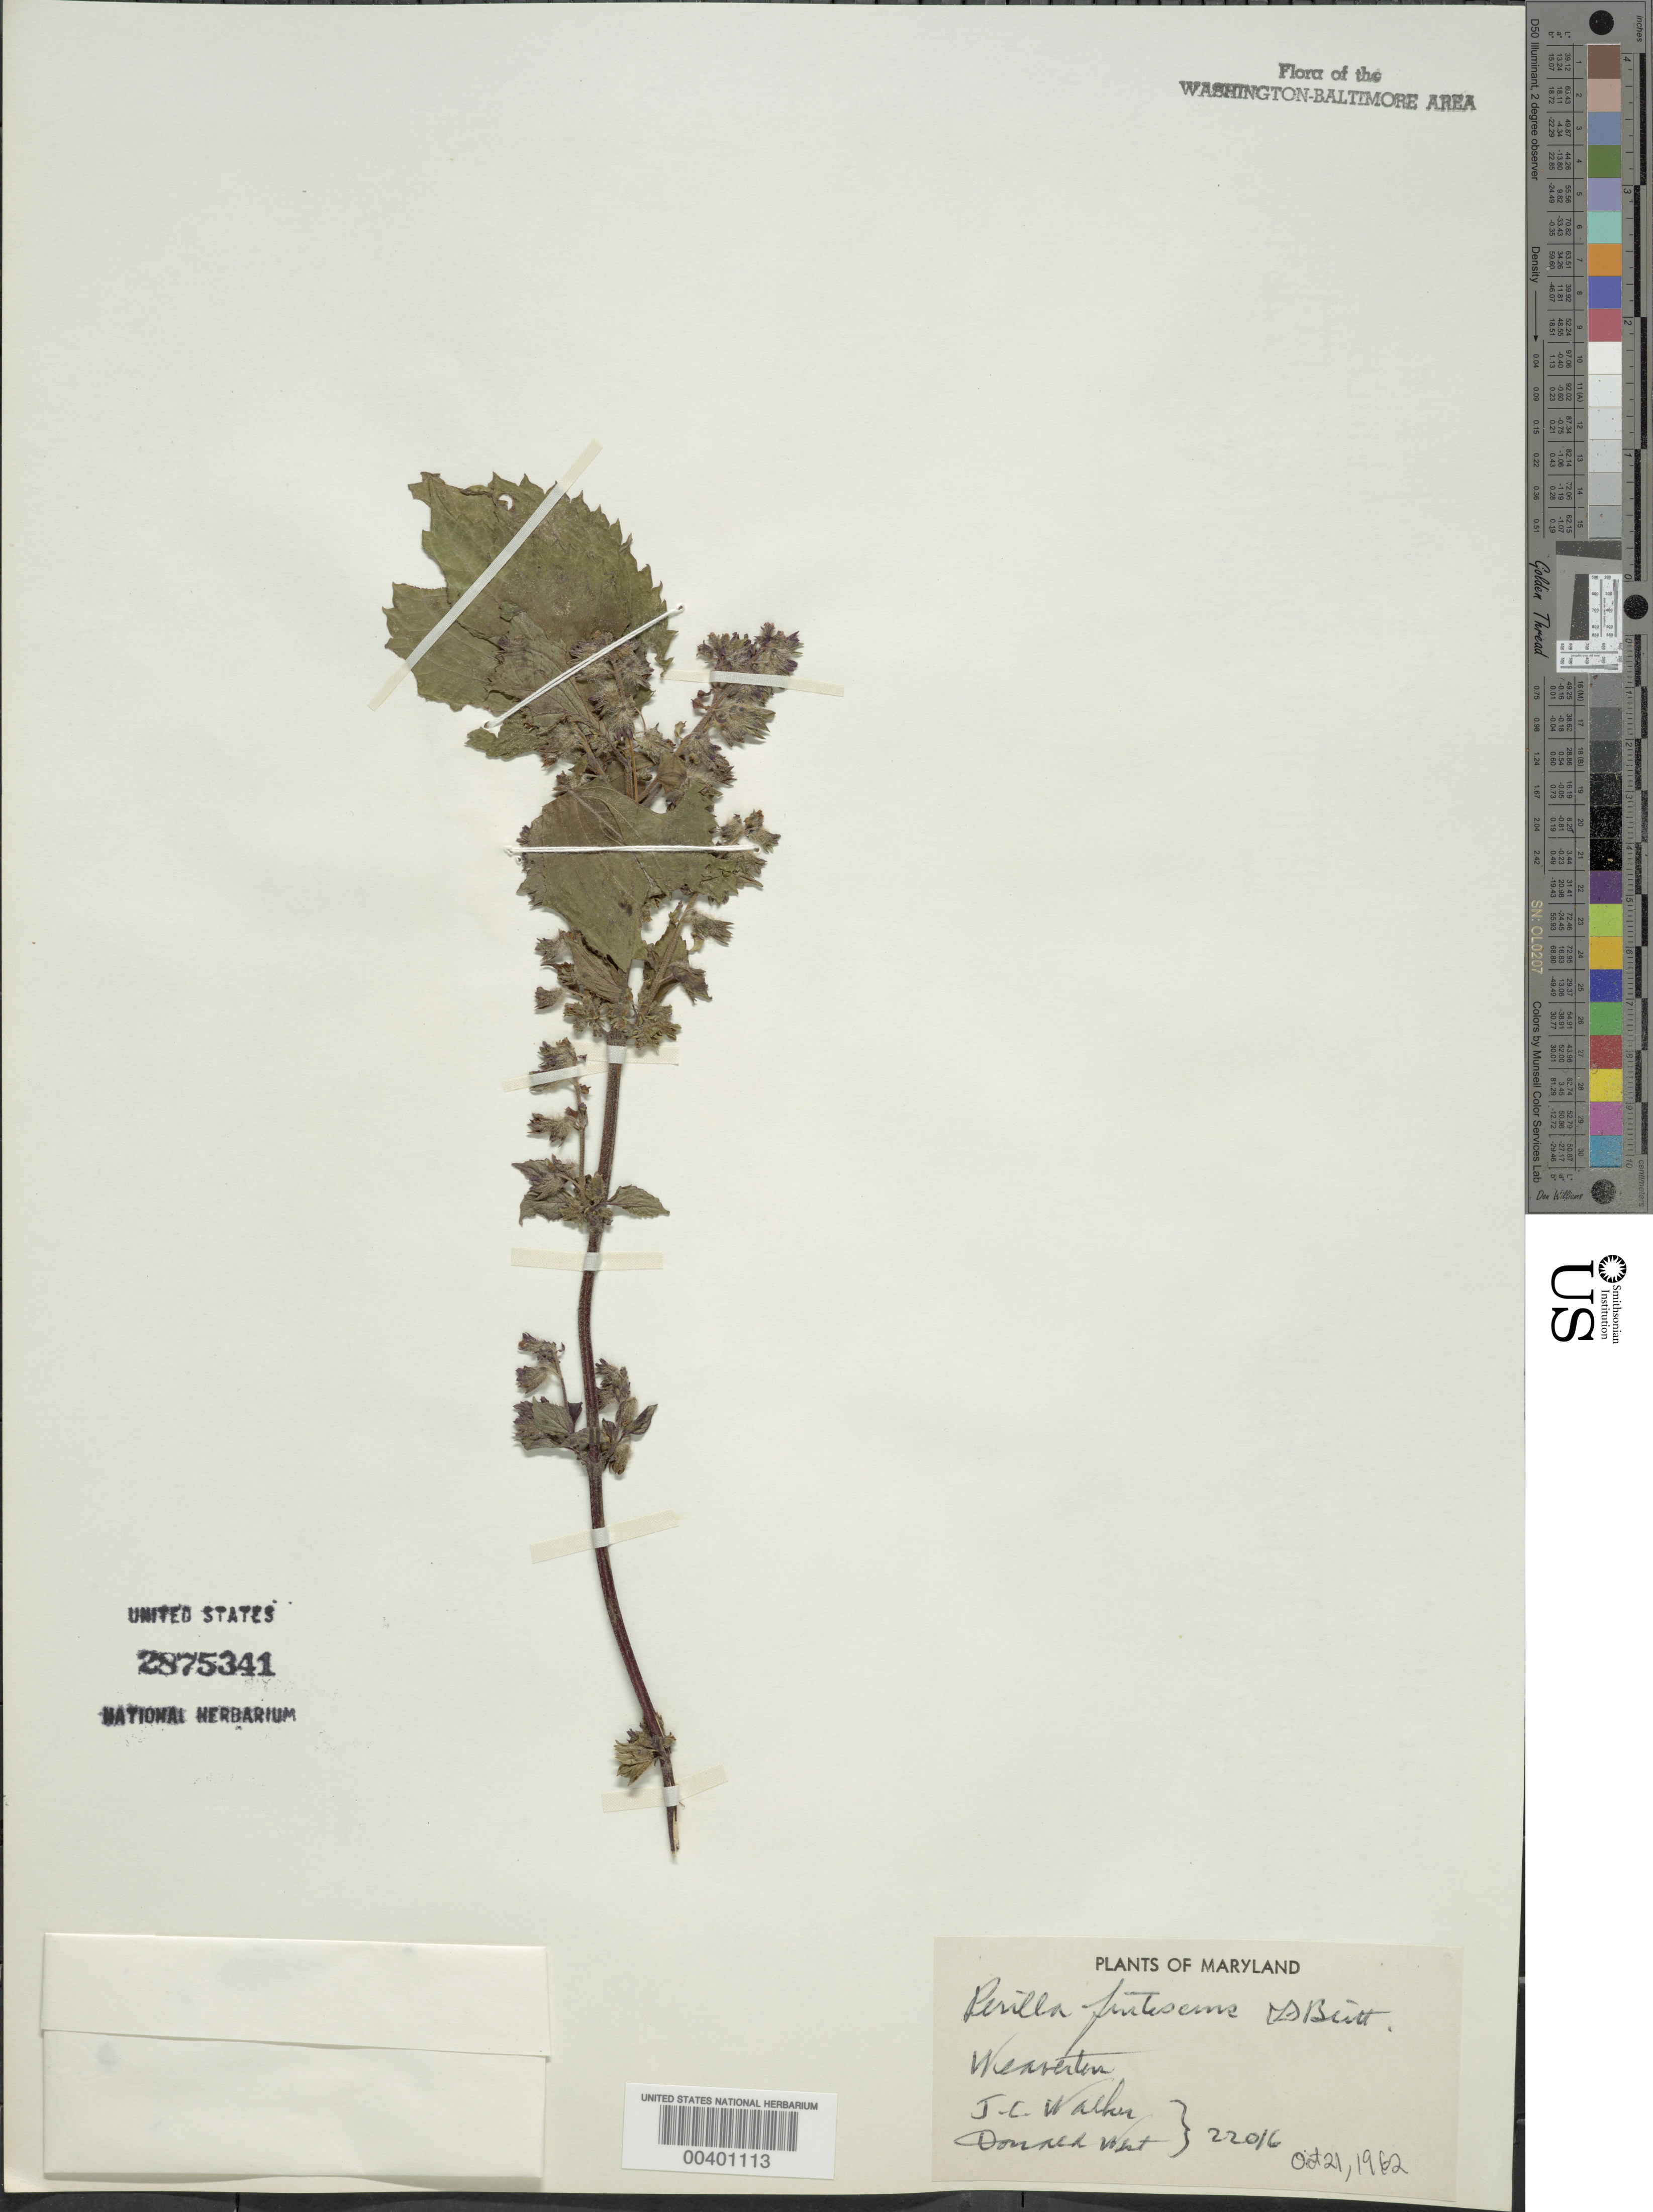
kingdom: Plantae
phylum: Tracheophyta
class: Magnoliopsida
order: Lamiales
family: Lamiaceae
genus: Perilla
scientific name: Perilla frutescens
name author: (L.) Britton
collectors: J. Walker & D. West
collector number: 20016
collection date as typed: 21 Oct 1962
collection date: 1962-10-21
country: United States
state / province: Maryland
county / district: Baltimore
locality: Weaverton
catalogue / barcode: US 2875341